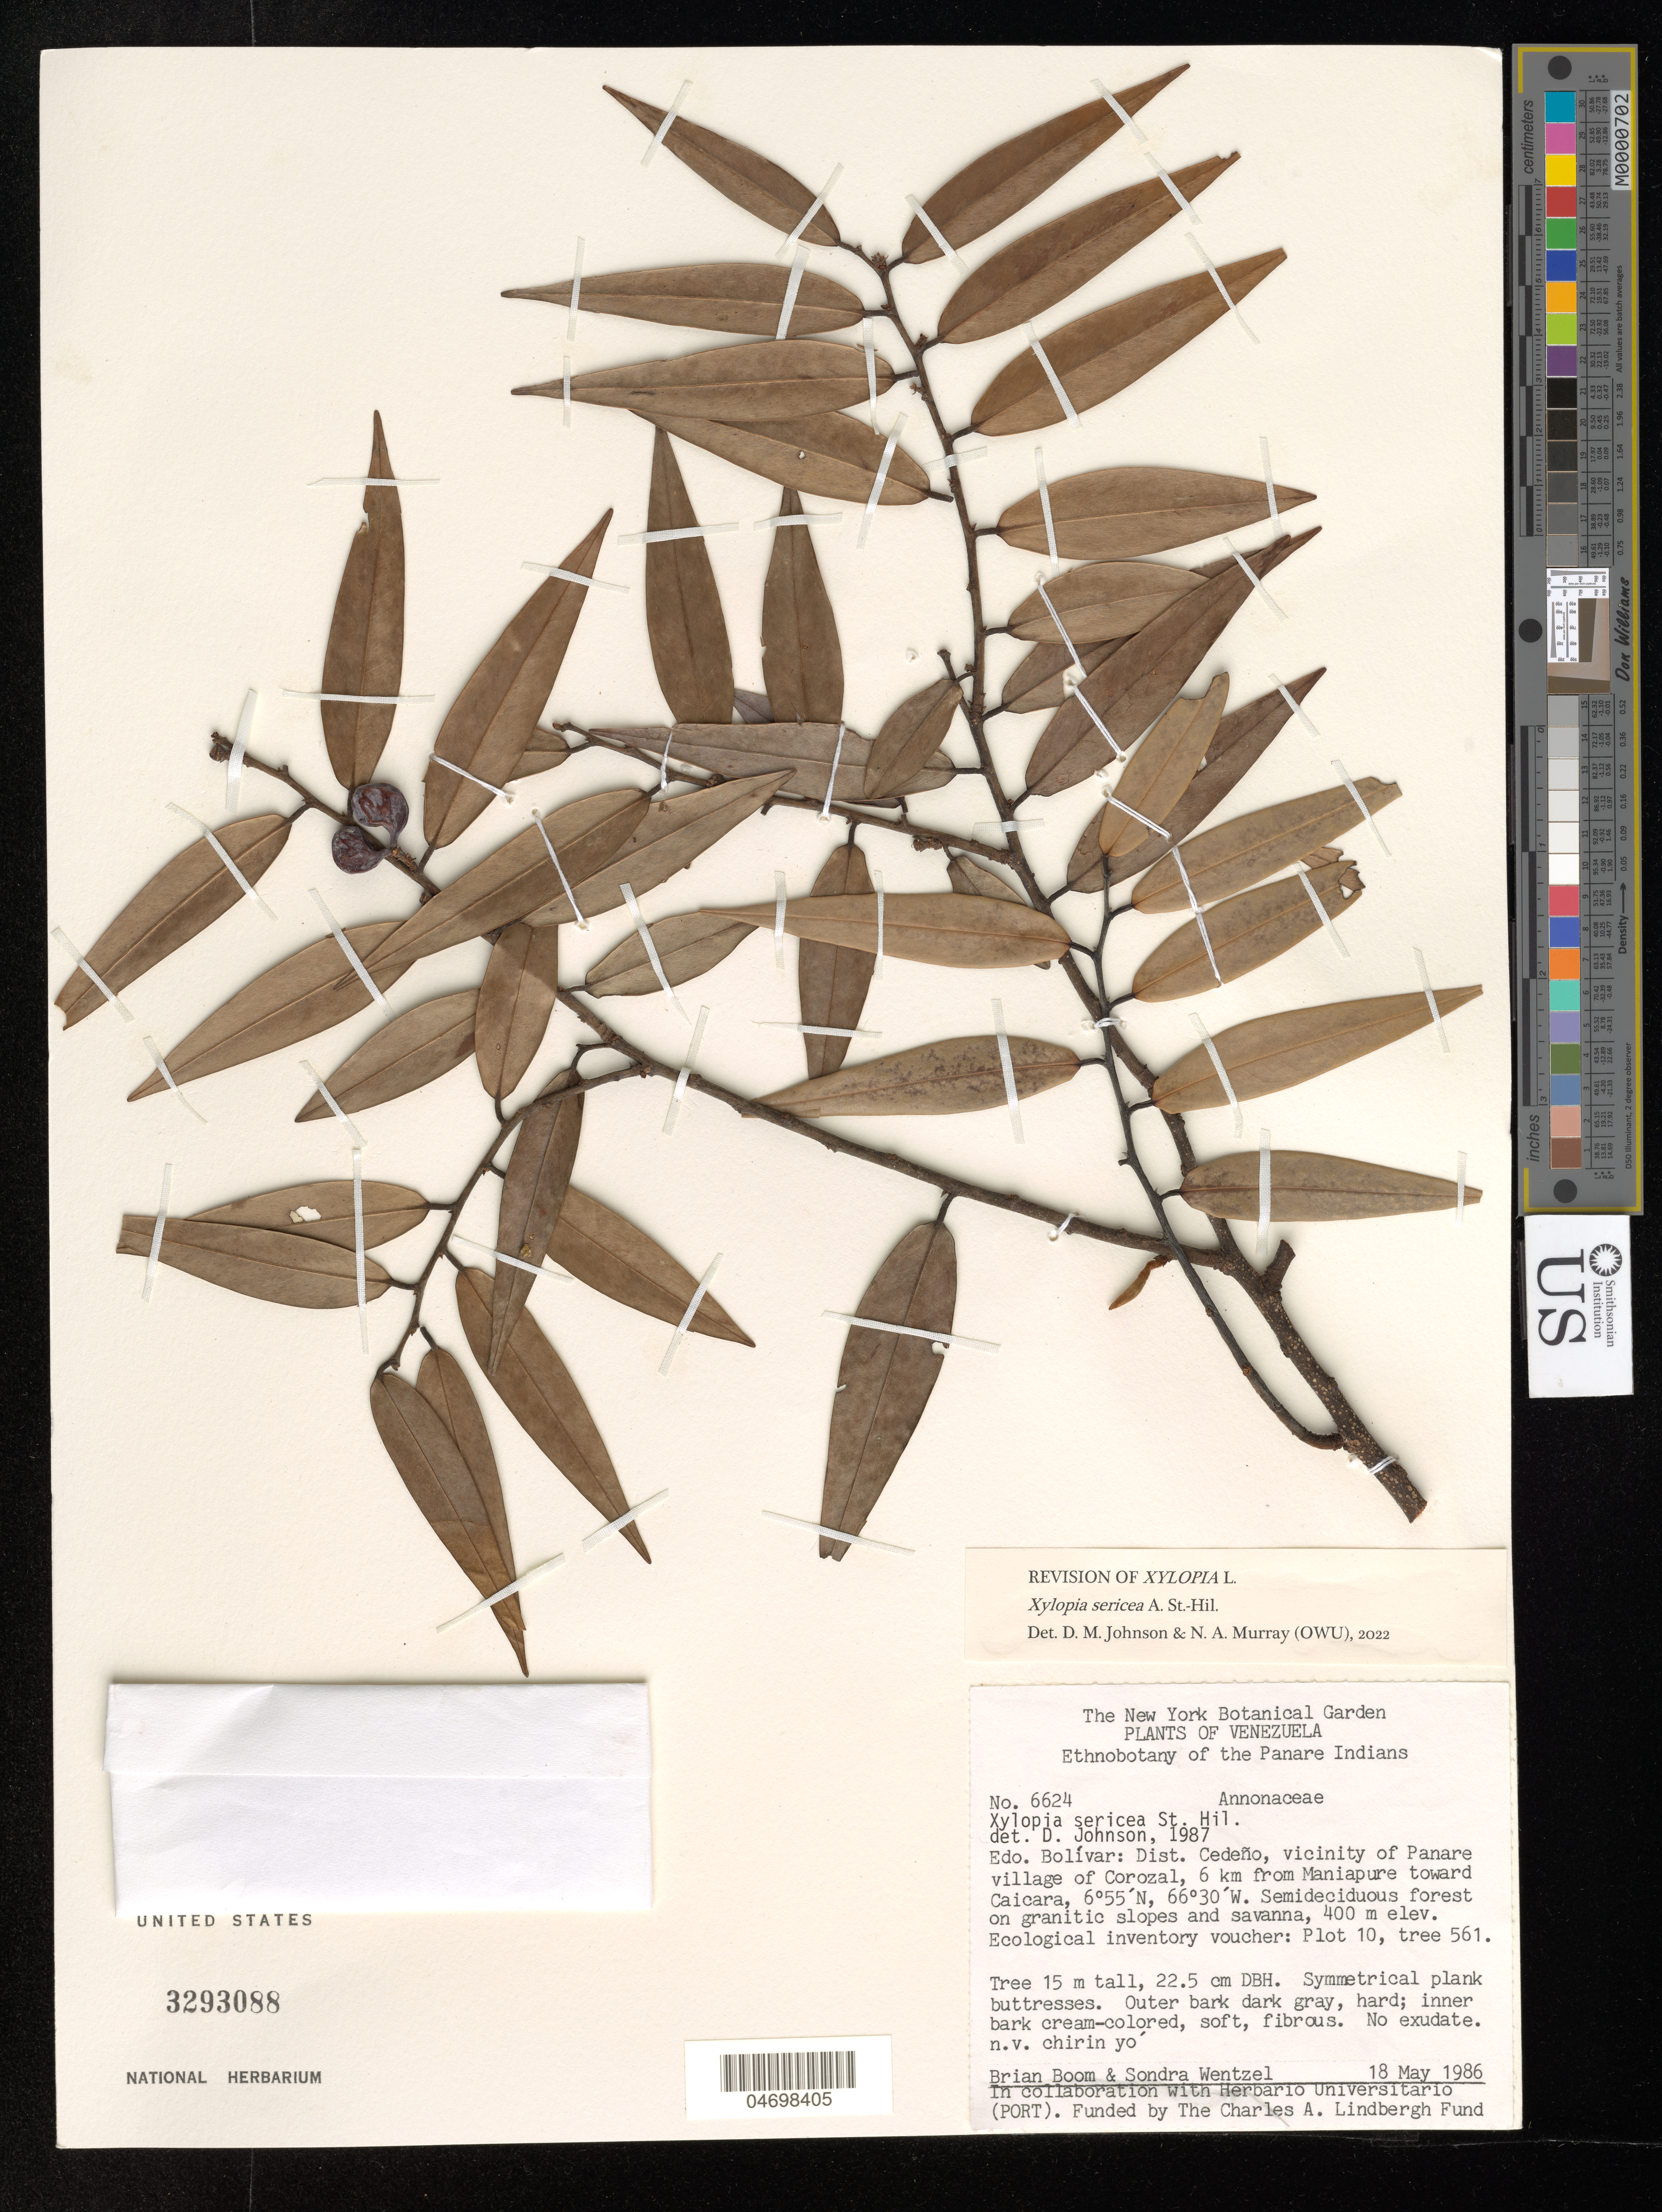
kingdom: Plantae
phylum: Tracheophyta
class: Magnoliopsida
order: Magnoliales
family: Annonaceae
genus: Xylopia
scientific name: Xylopia sericea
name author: A. St.-Hil.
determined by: Johnson, D. M.; Murray, N. A.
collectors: B. M. Boom & S. Wentzel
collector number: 6624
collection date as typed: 18-May-86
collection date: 1986-05-18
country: Venezuela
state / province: Bolívar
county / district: Cedeño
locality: Panare village of Corozal, vic., 6 km from Maniapure toward Caicara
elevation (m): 400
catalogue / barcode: US 3293088